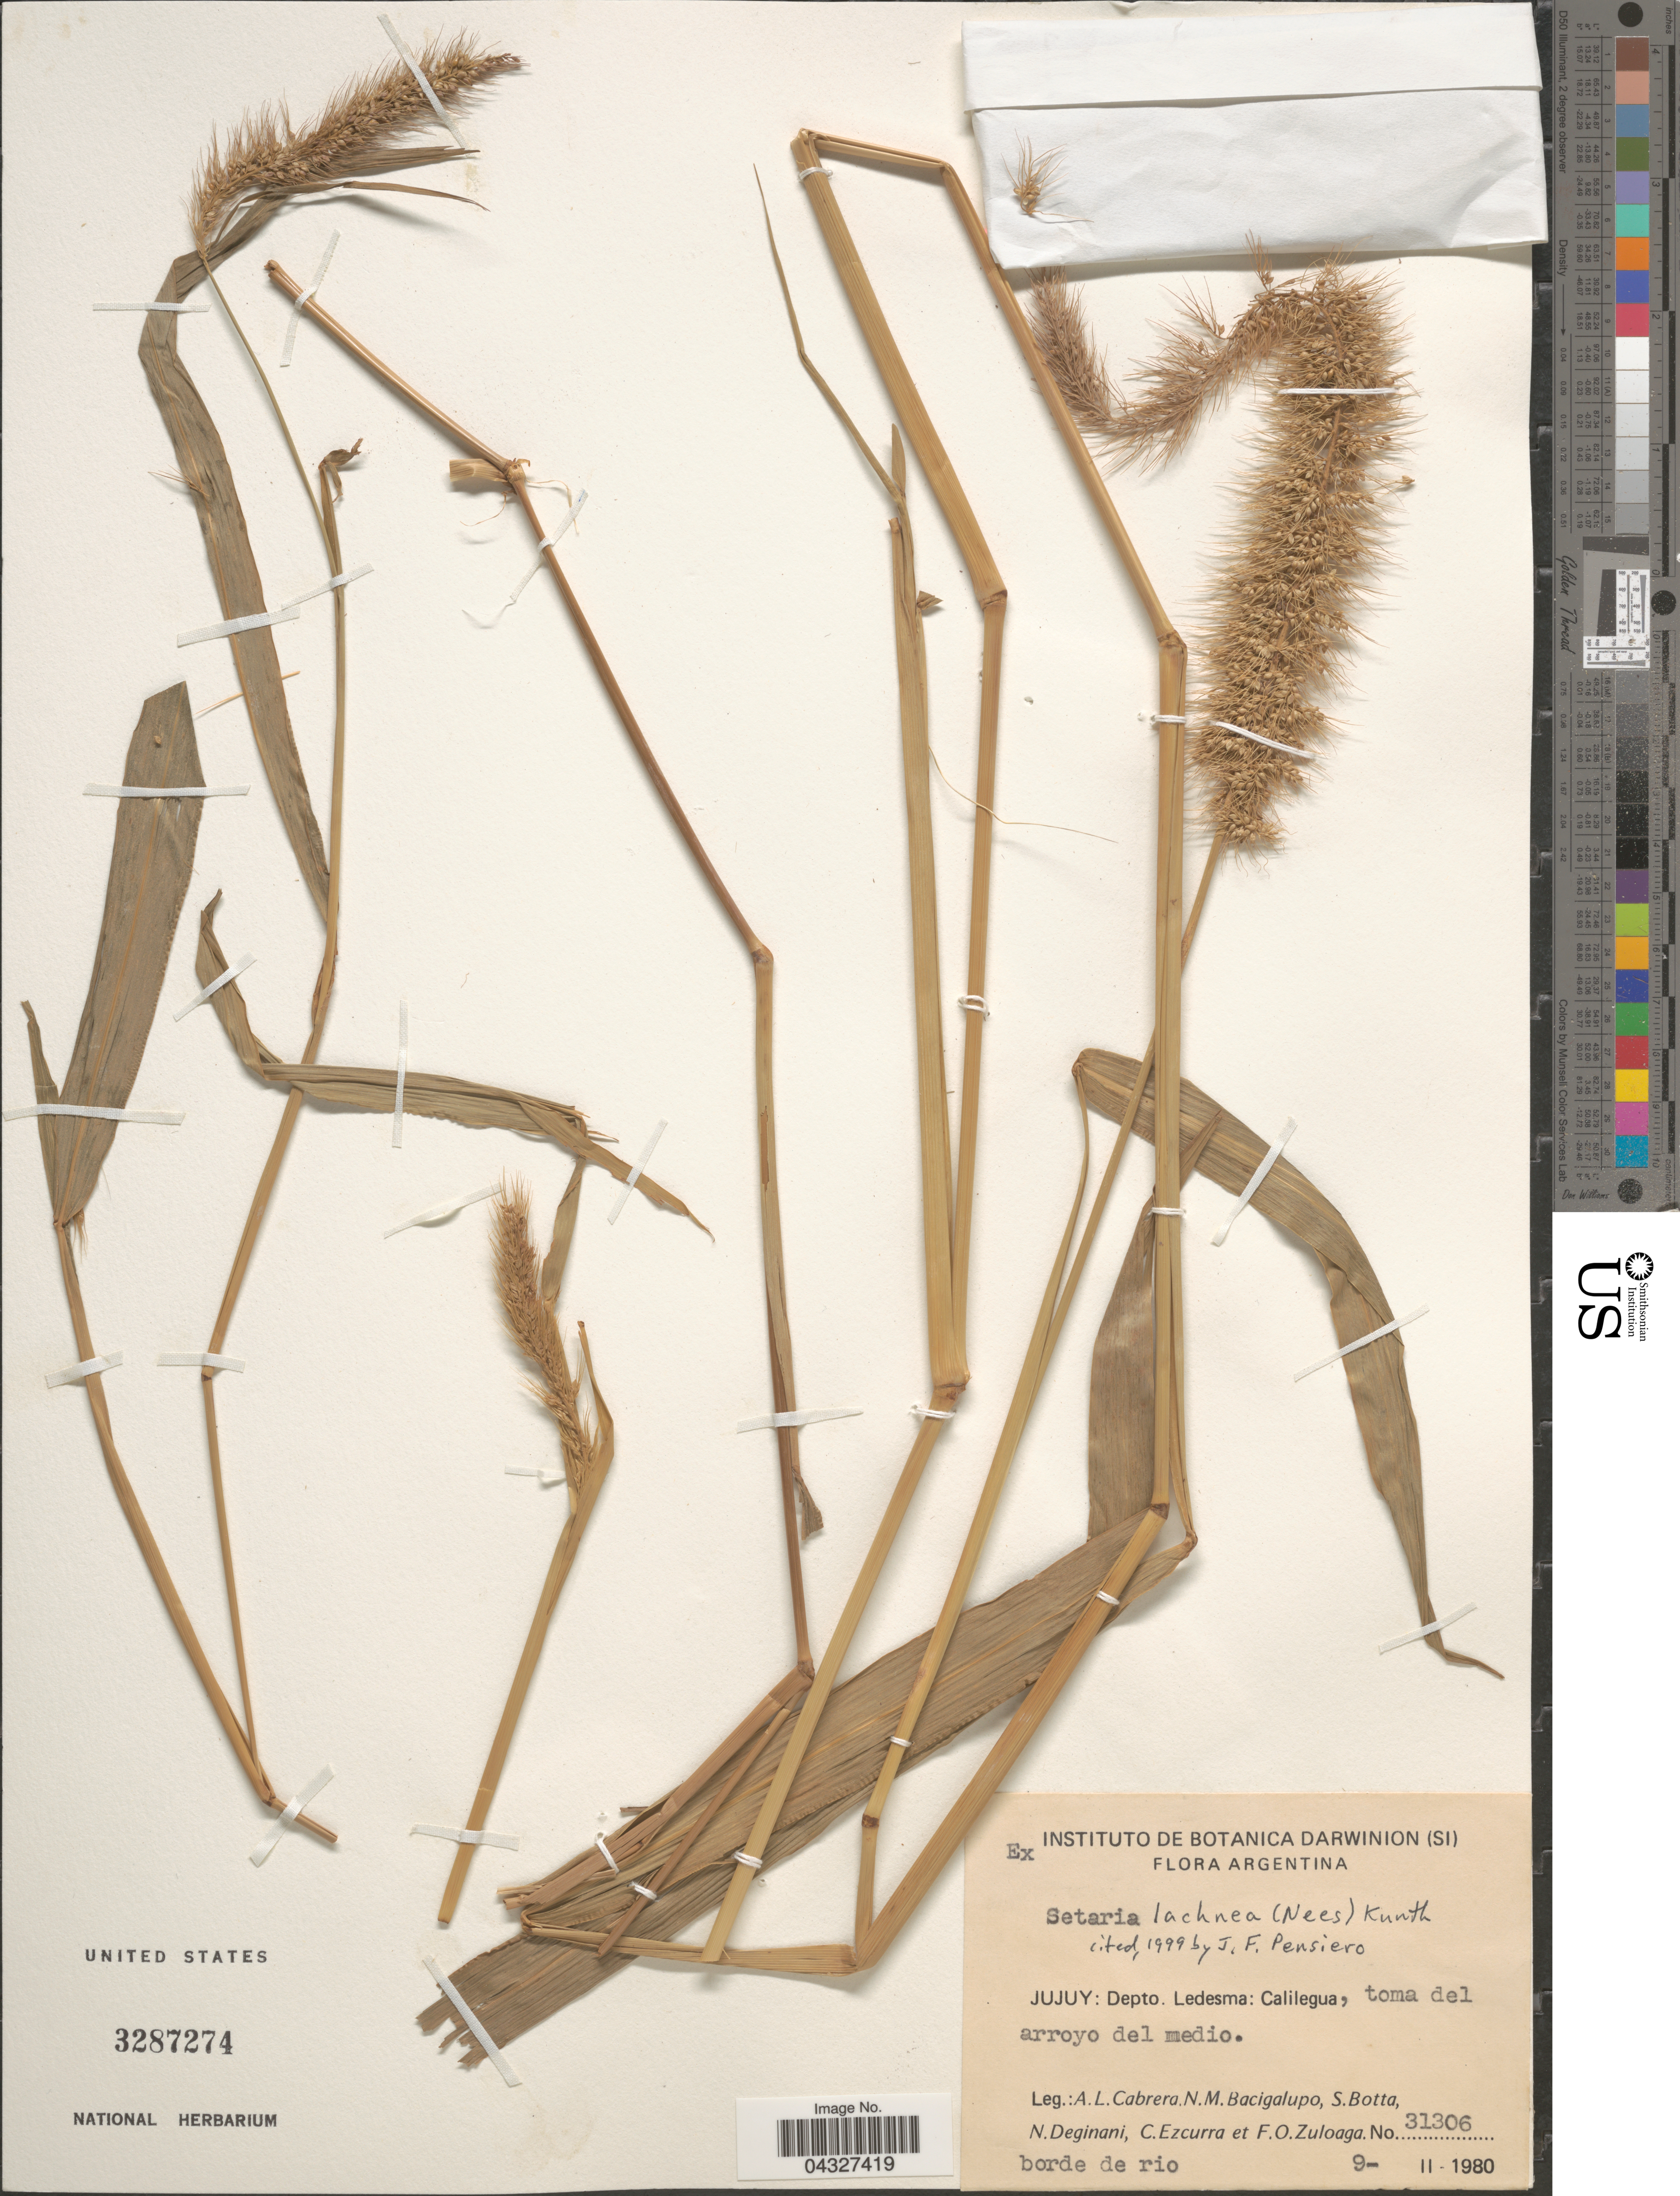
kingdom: Plantae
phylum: Tracheophyta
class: Liliopsida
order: Poales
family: Poaceae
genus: Setaria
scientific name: Setaria lachnea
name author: (Nees) Kunth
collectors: A. L. Cabrera, N. M. Bacigalupo, S. Botta, N. Deginani & et al.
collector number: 31306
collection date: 1980-02-09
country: Argentina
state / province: Jujuy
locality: Depto. Ledesma: Calilegua, toma del arroyo del medio. Borde de rio.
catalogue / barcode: US 3287274